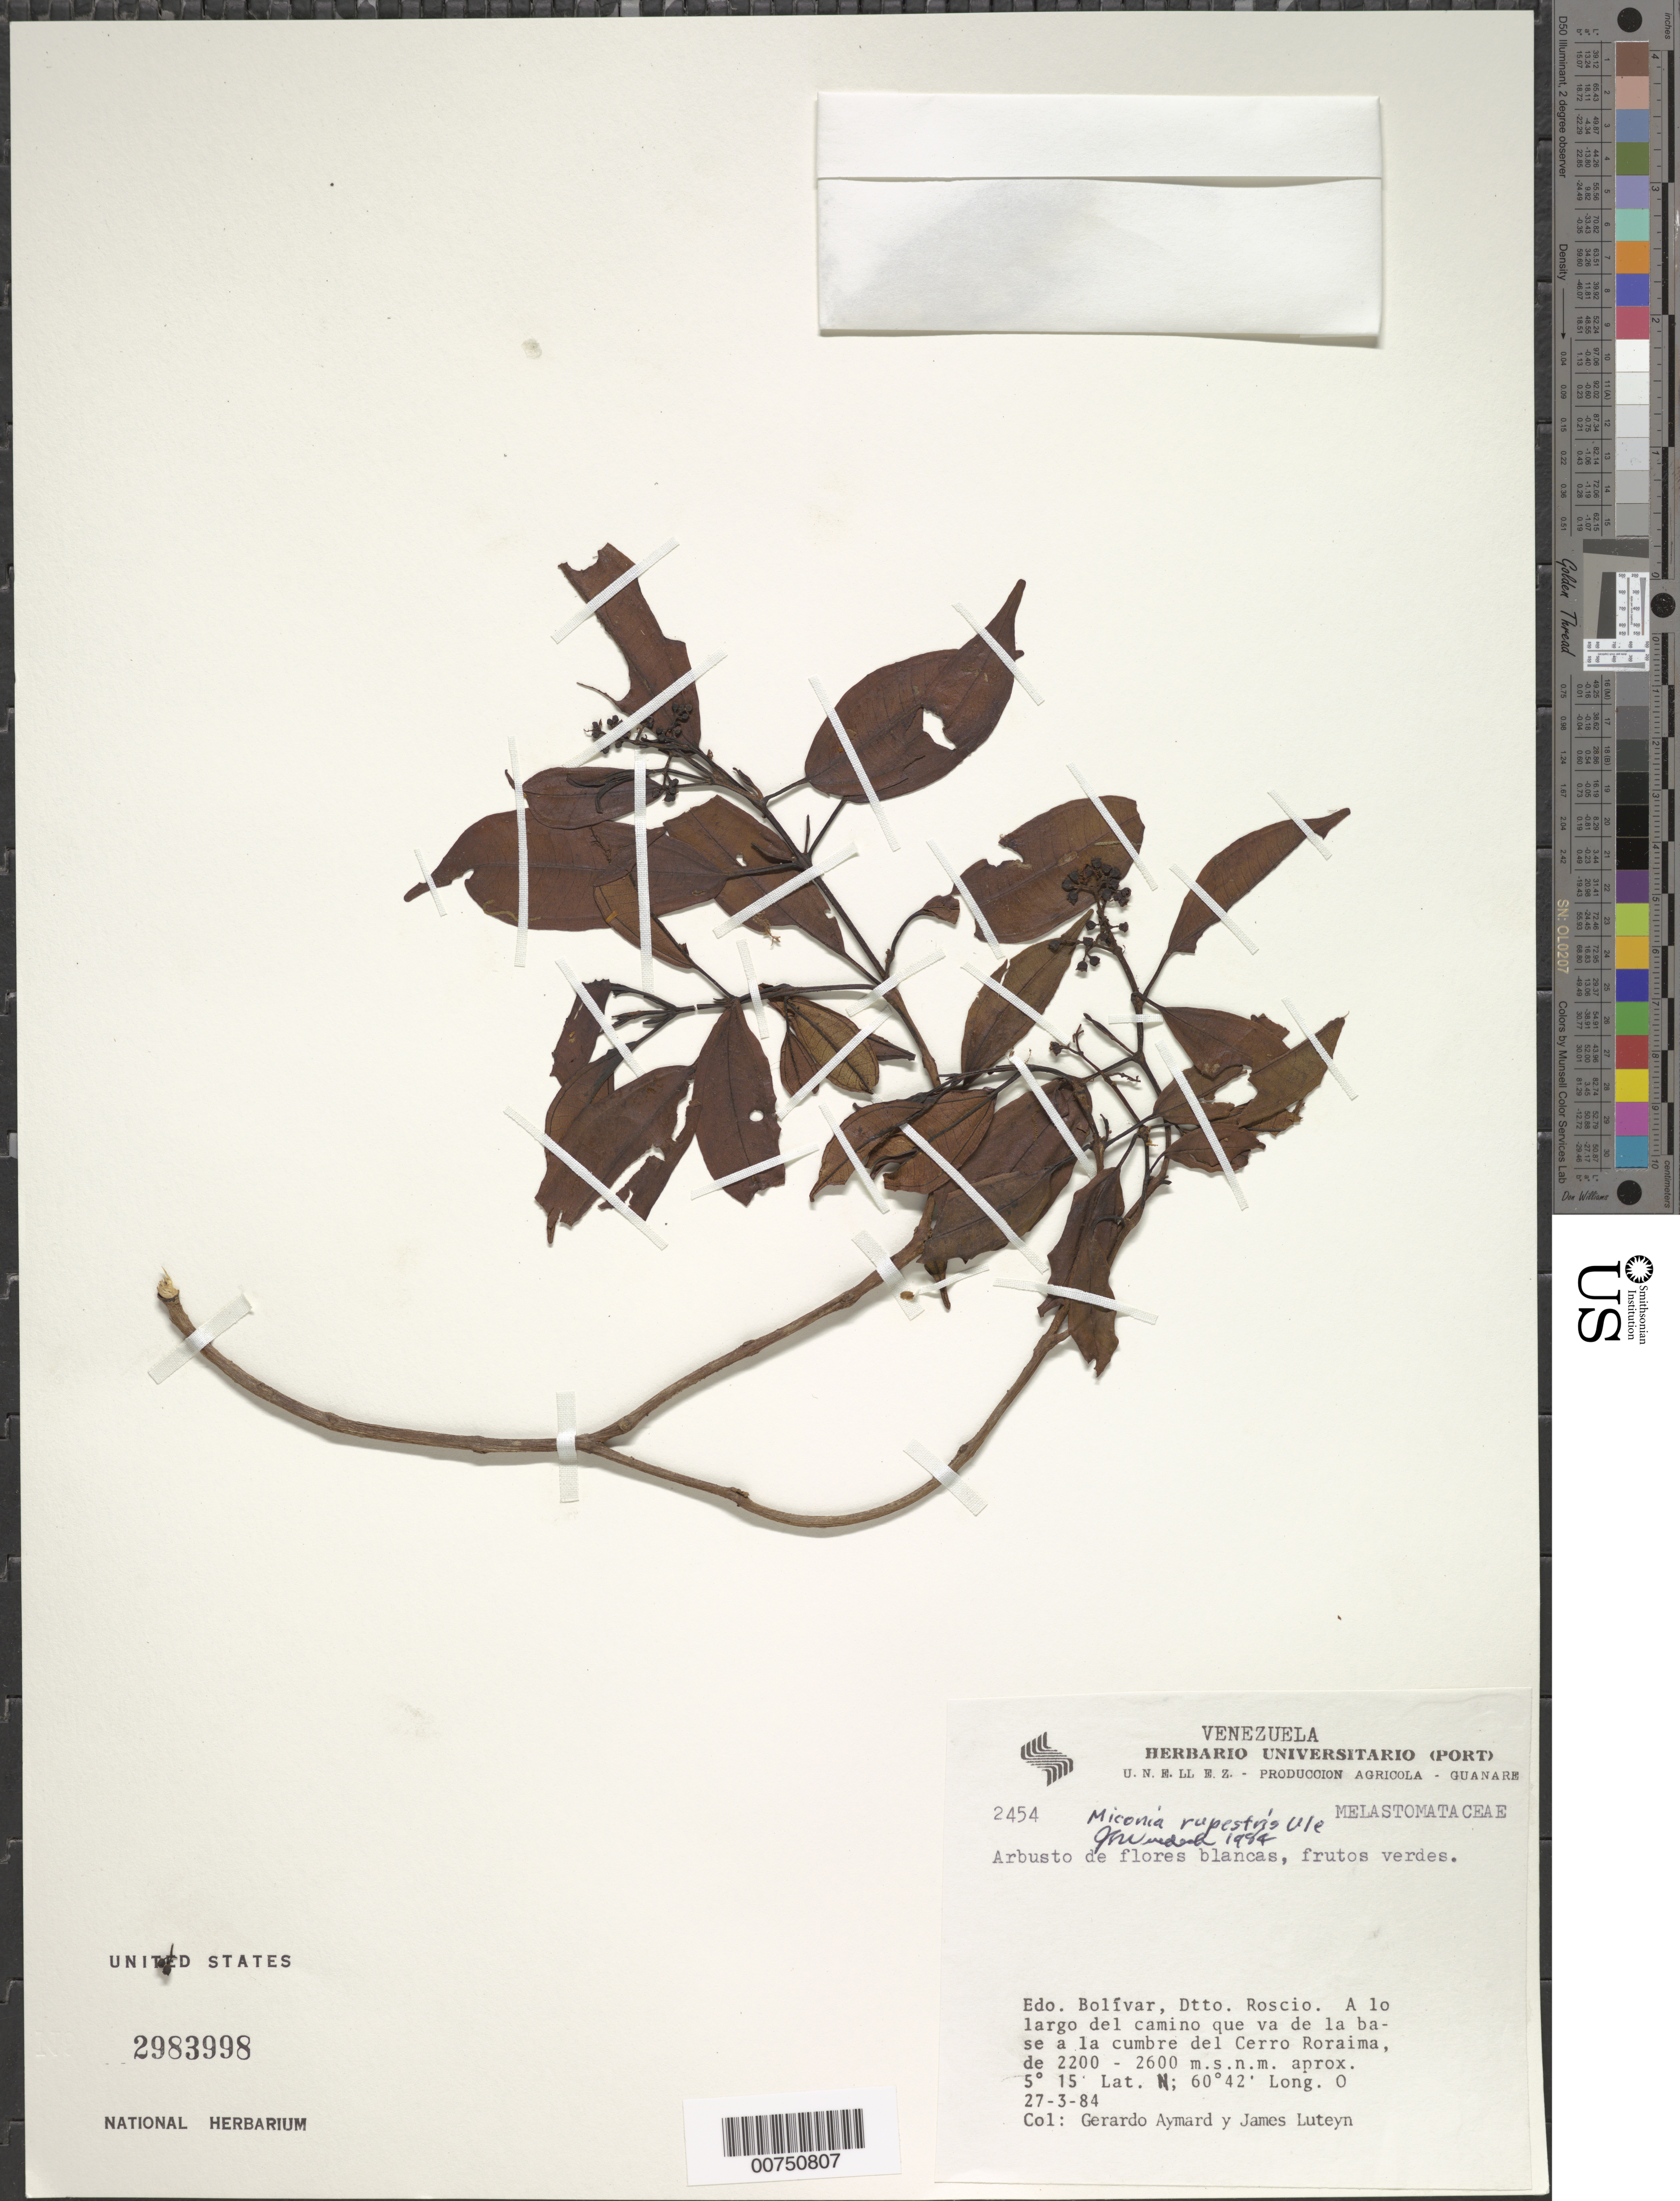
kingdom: Plantae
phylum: Tracheophyta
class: Magnoliopsida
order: Myrtales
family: Melastomataceae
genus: Miconia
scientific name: Miconia rupestris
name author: Ule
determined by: Wurdack, John J., (US), US (UNITED STATES)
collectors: G. A. Aymard & J. L. Luteyn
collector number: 2454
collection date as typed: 27-Mar-84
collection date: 1984-03-27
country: Venezuela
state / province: Bolívar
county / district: Roscio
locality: Cerro Roraima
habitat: Base a la cumbre del cerro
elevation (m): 2200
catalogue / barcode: US 2983998